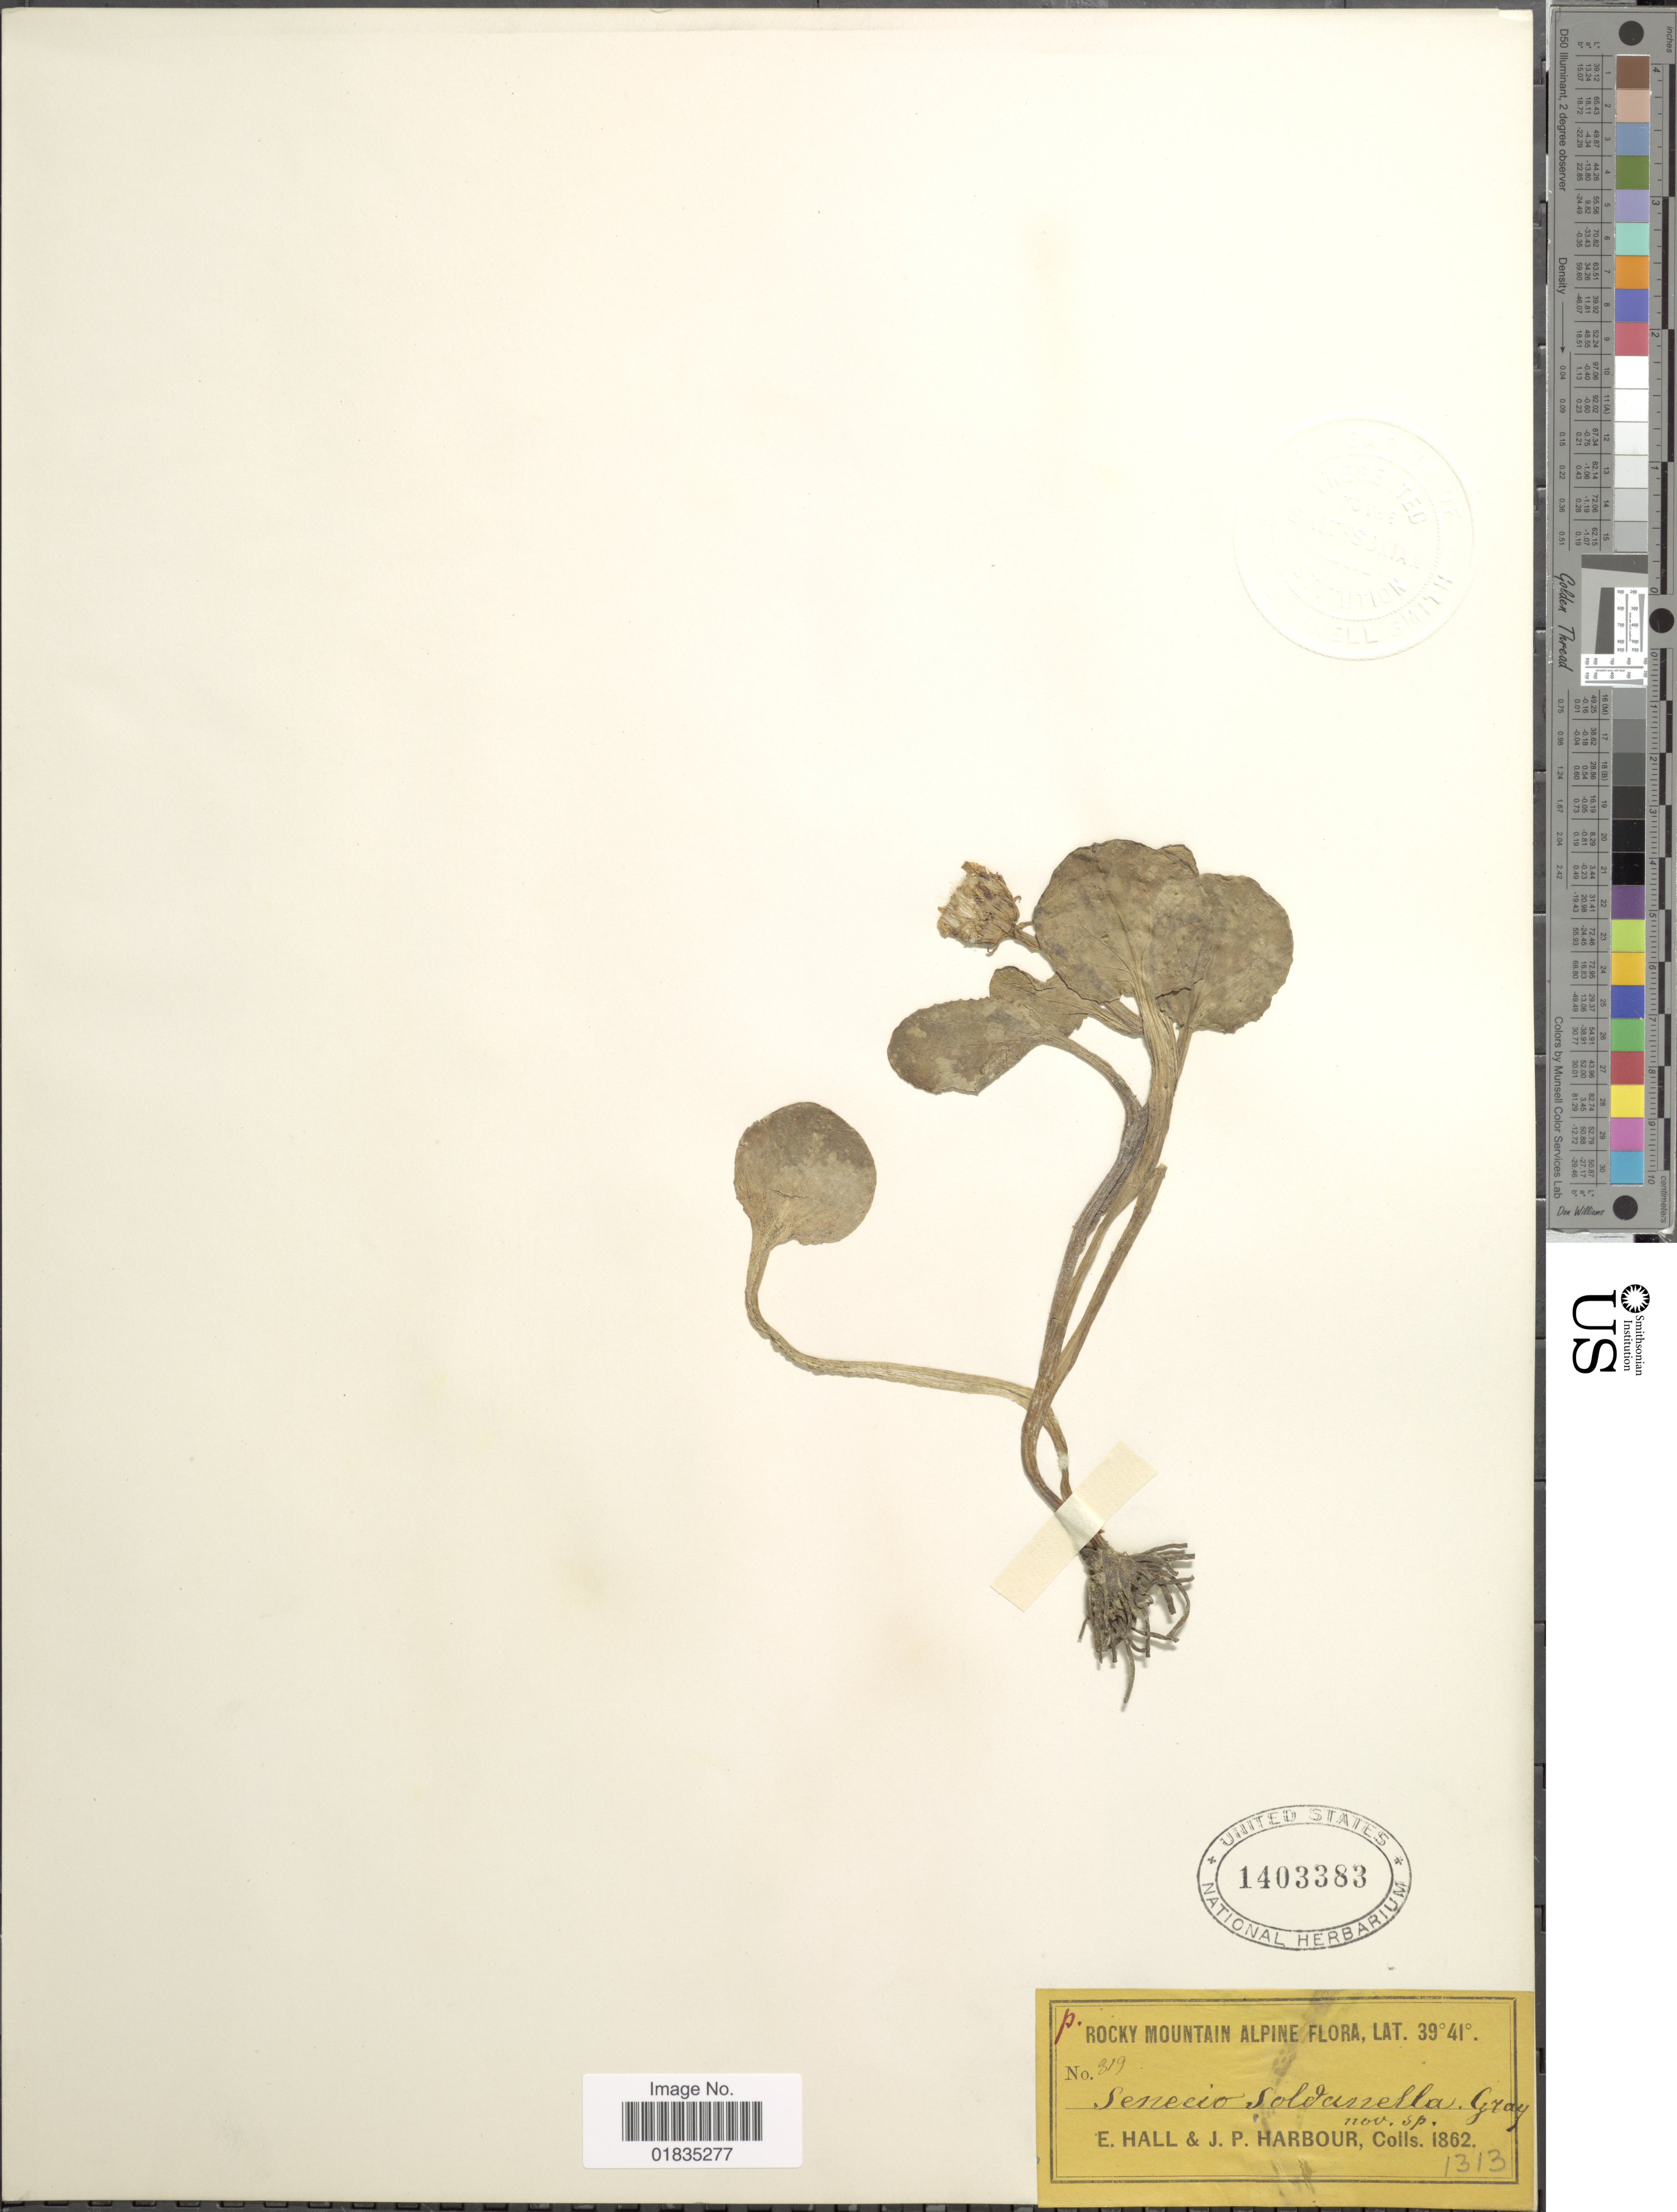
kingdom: Plantae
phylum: Tracheophyta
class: Magnoliopsida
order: Asterales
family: Asteraceae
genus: Senecio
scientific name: Senecio soldanella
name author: A. Gray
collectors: E. Hall & J. Harbour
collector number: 319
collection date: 1862-11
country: United States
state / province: Colorado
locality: Rocky Mtns.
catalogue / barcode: US 1403383